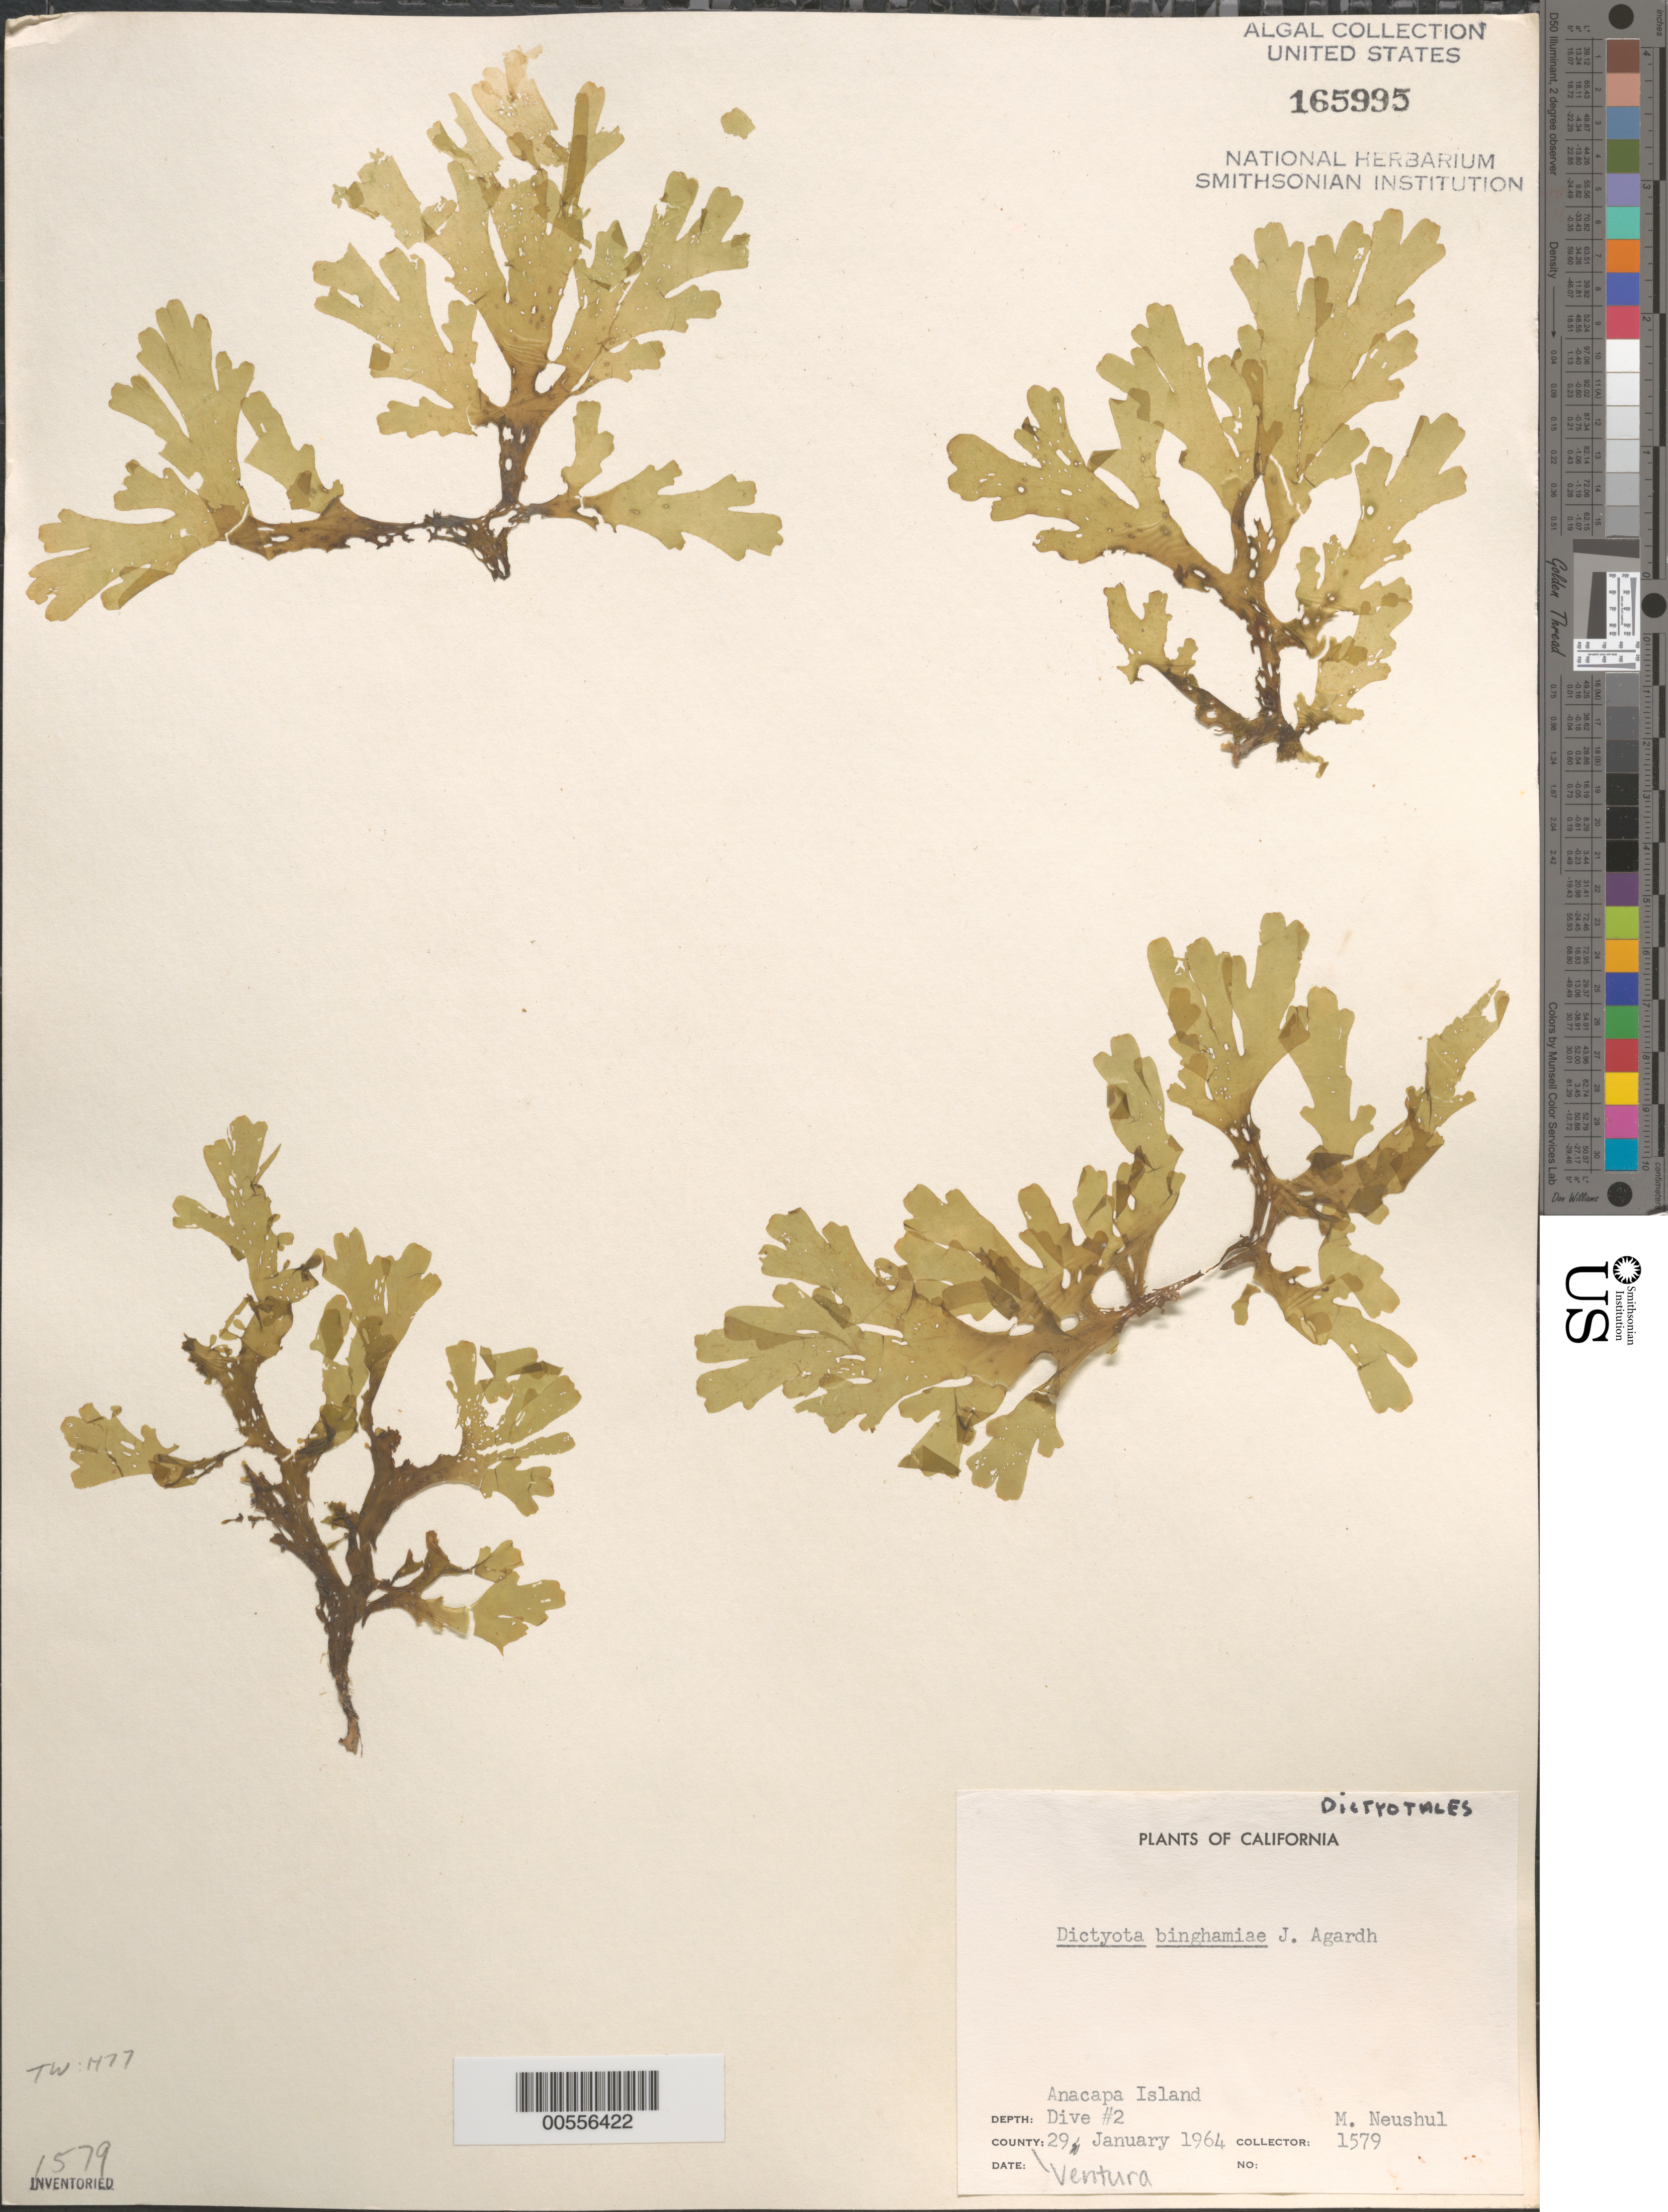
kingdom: Chromista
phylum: Ochrophyta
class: Phaeophyceae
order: Dictyotales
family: Dictyotaceae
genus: Dictyota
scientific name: Dictyota binghamiae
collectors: M. Neushul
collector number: Neushul 1579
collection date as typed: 29 Jan 1964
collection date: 1964-01-29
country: United States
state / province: California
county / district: Ventura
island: Anacapa Island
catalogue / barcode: US 165995